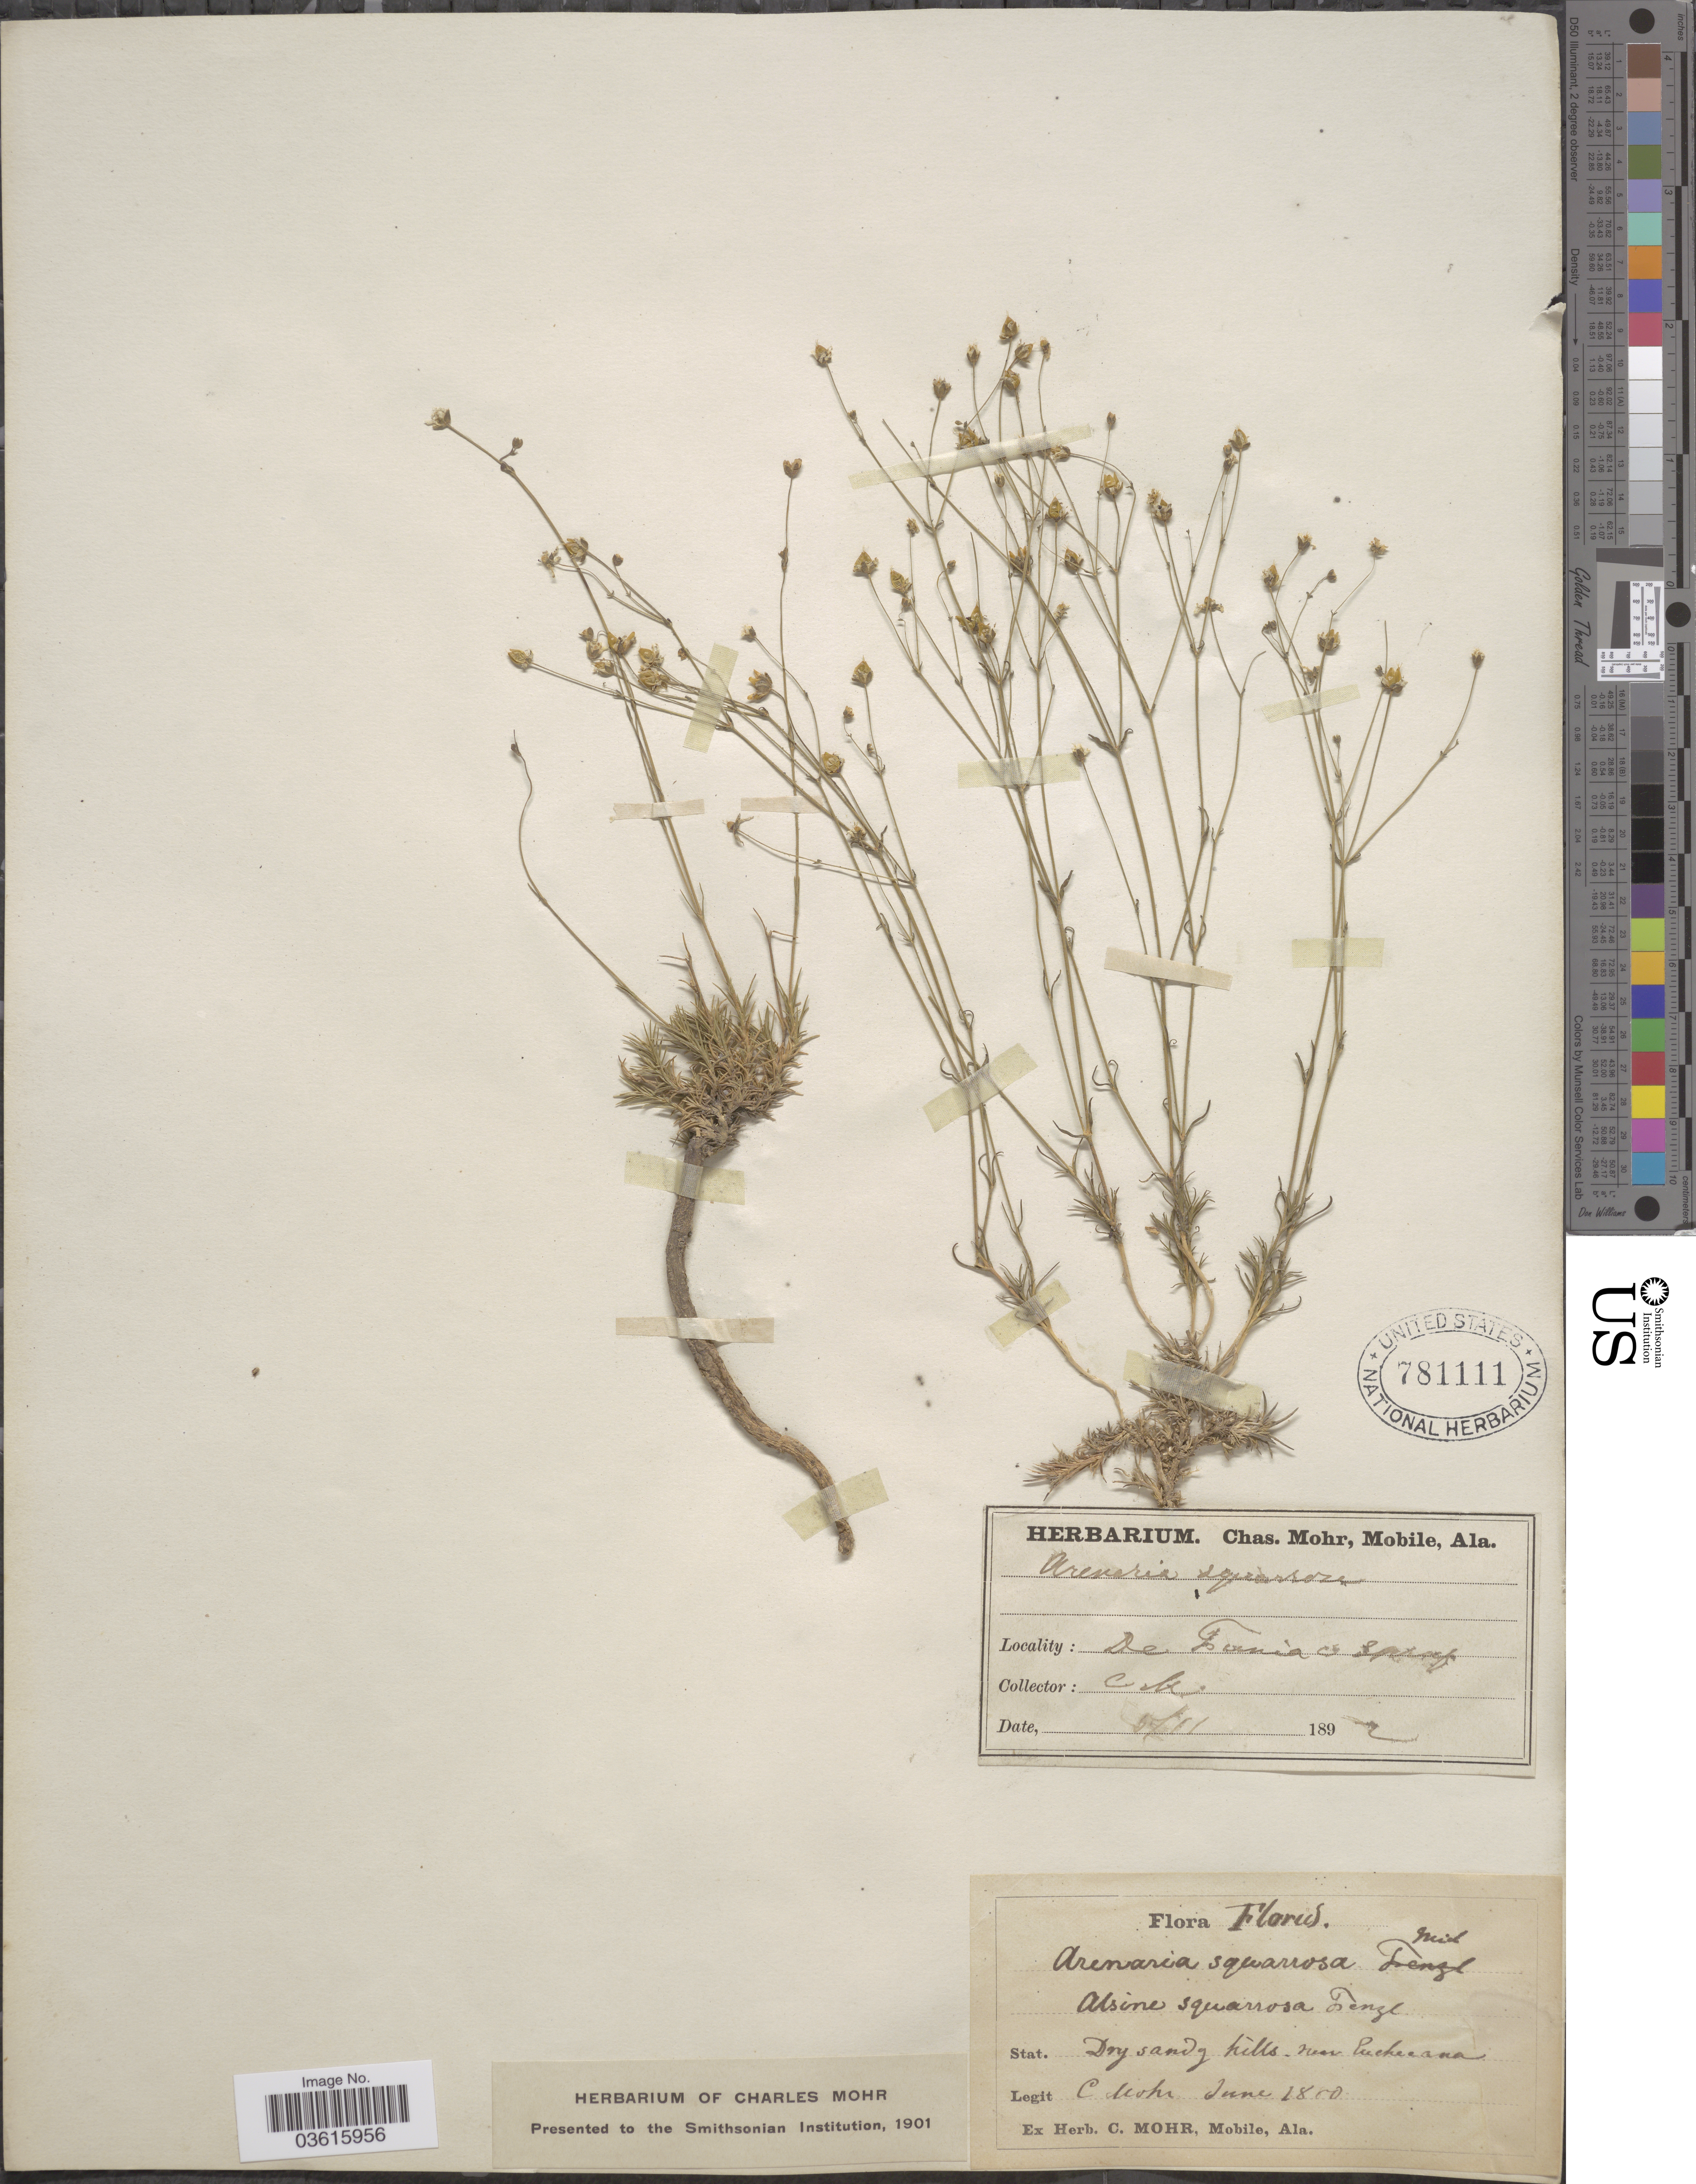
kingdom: Plantae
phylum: Tracheophyta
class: Magnoliopsida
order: Caryophyllales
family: Caryophyllaceae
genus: Minuartia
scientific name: Minuartia caroliniana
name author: (Walter) Mattf.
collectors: Mohr, C. T. (herbarium)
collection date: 1892-05-11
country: United States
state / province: Alabama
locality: De Funiak Springs.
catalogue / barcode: US 781111